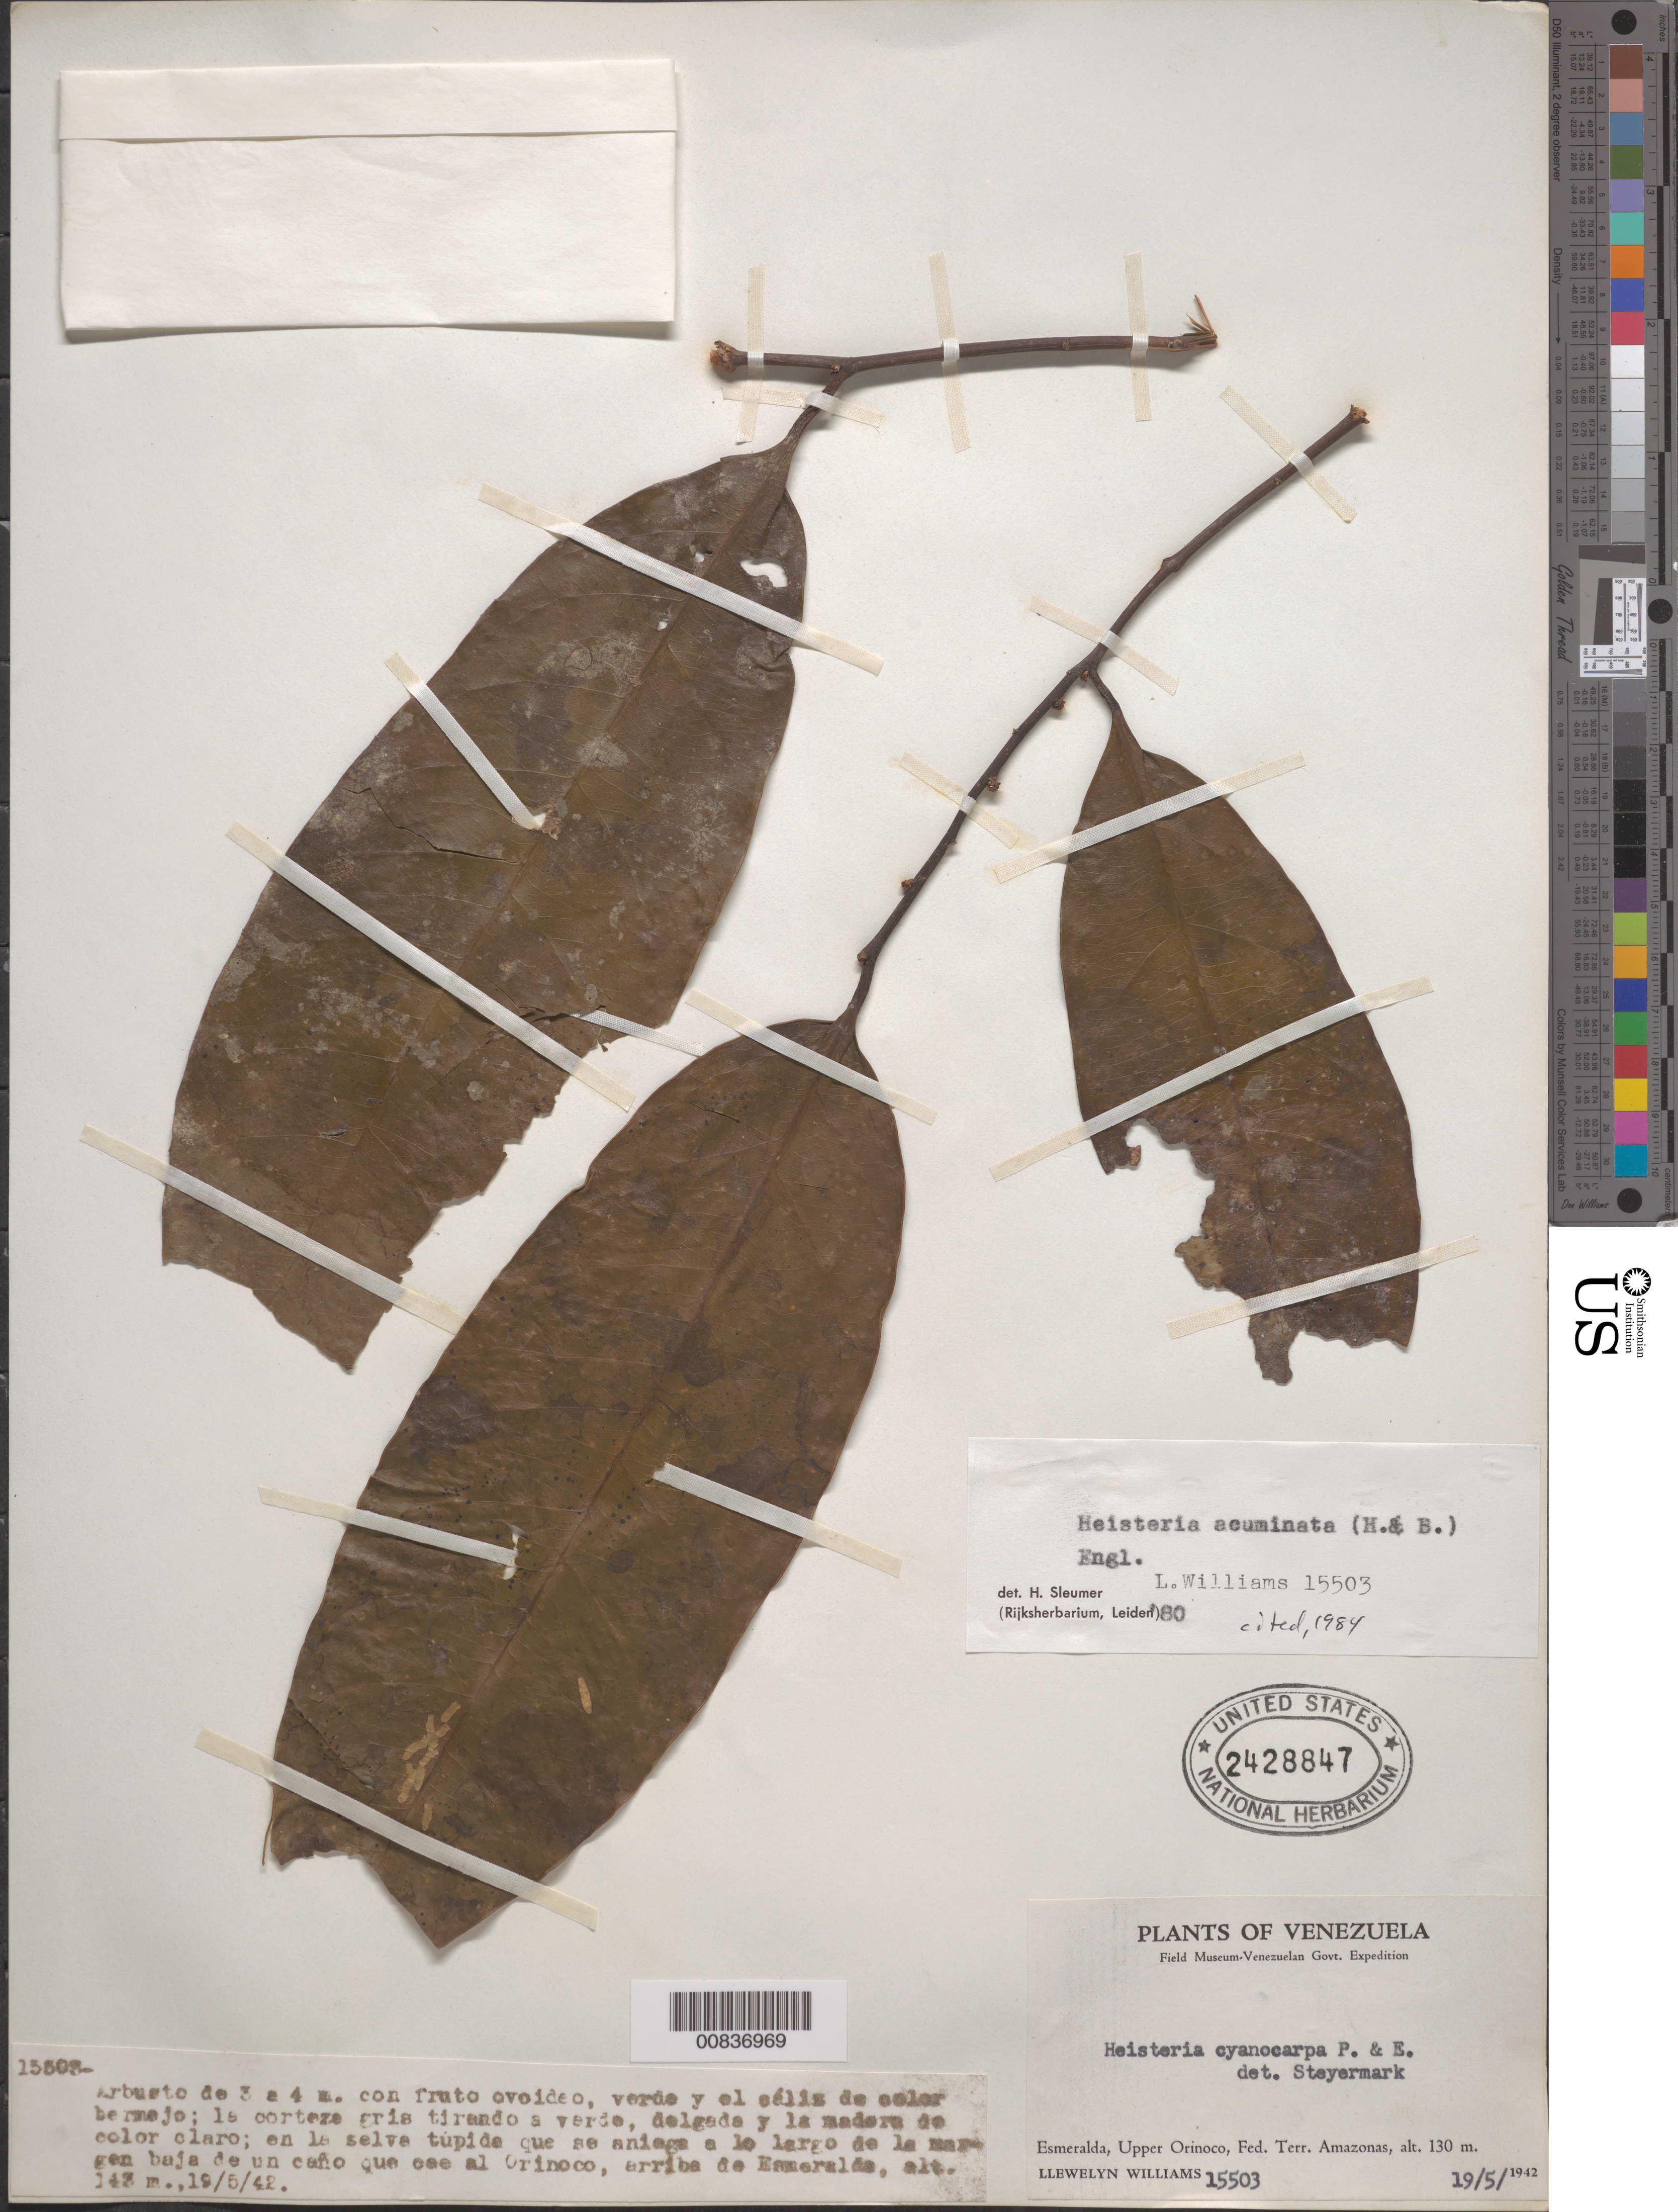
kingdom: Plantae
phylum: Tracheophyta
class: Magnoliopsida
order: Santalales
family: Erythropalaceae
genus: Heisteria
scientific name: Heisteria acuminata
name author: (Humb. & Bonpl.) Engl.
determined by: Sleumer, H. O.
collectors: Ll. Williams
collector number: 15503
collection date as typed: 19-May-42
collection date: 1942-05-19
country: Venezuela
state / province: Amazonas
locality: Esmeralda, Alto Orinoco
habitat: Selva tupida que se aniaga a lo larago de la margen baja de un cano que al rio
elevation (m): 143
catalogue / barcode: US 2428847